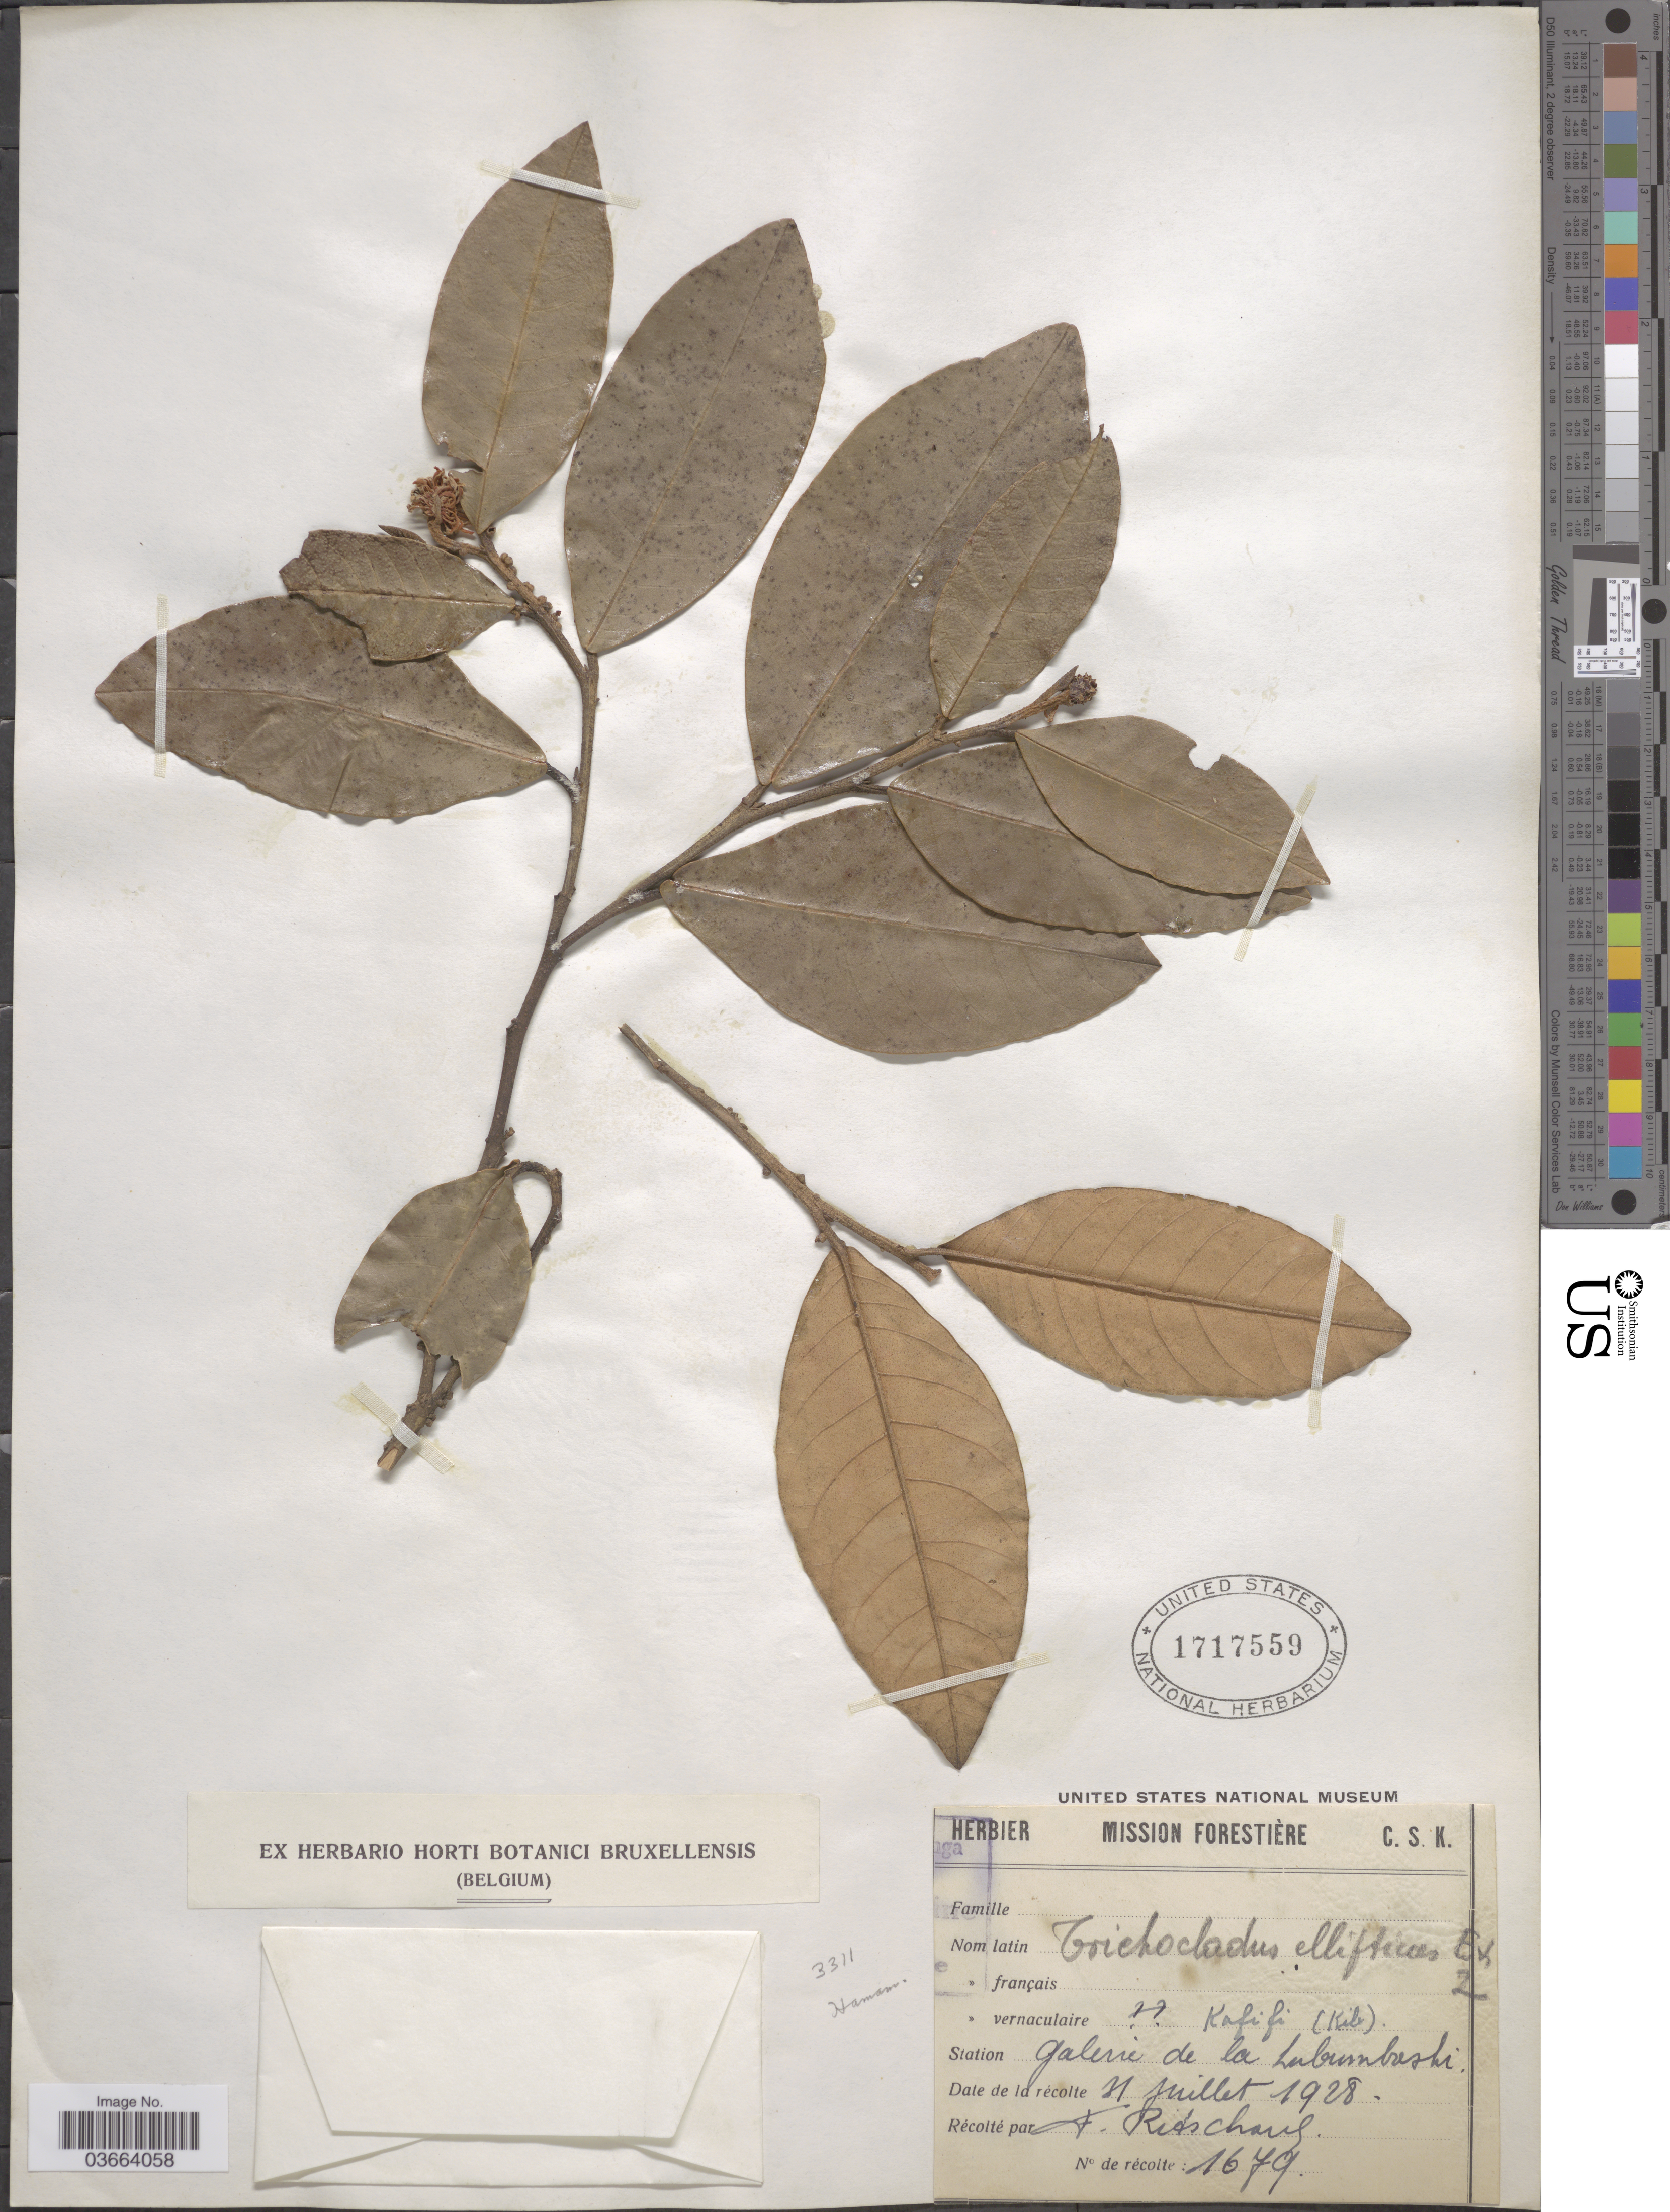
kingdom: Plantae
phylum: Tracheophyta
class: Magnoliopsida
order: Saxifragales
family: Hamamelidaceae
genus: Trichocladus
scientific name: Trichocladus ellipticus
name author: Eckl. & Zeyh. ex Sond.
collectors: F. Ritschard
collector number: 1679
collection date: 1928-07-31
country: Congo, Democratic Republic of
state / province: Haut-Katanga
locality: Station Galerie de la Lubumbashi.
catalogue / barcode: US 1717559